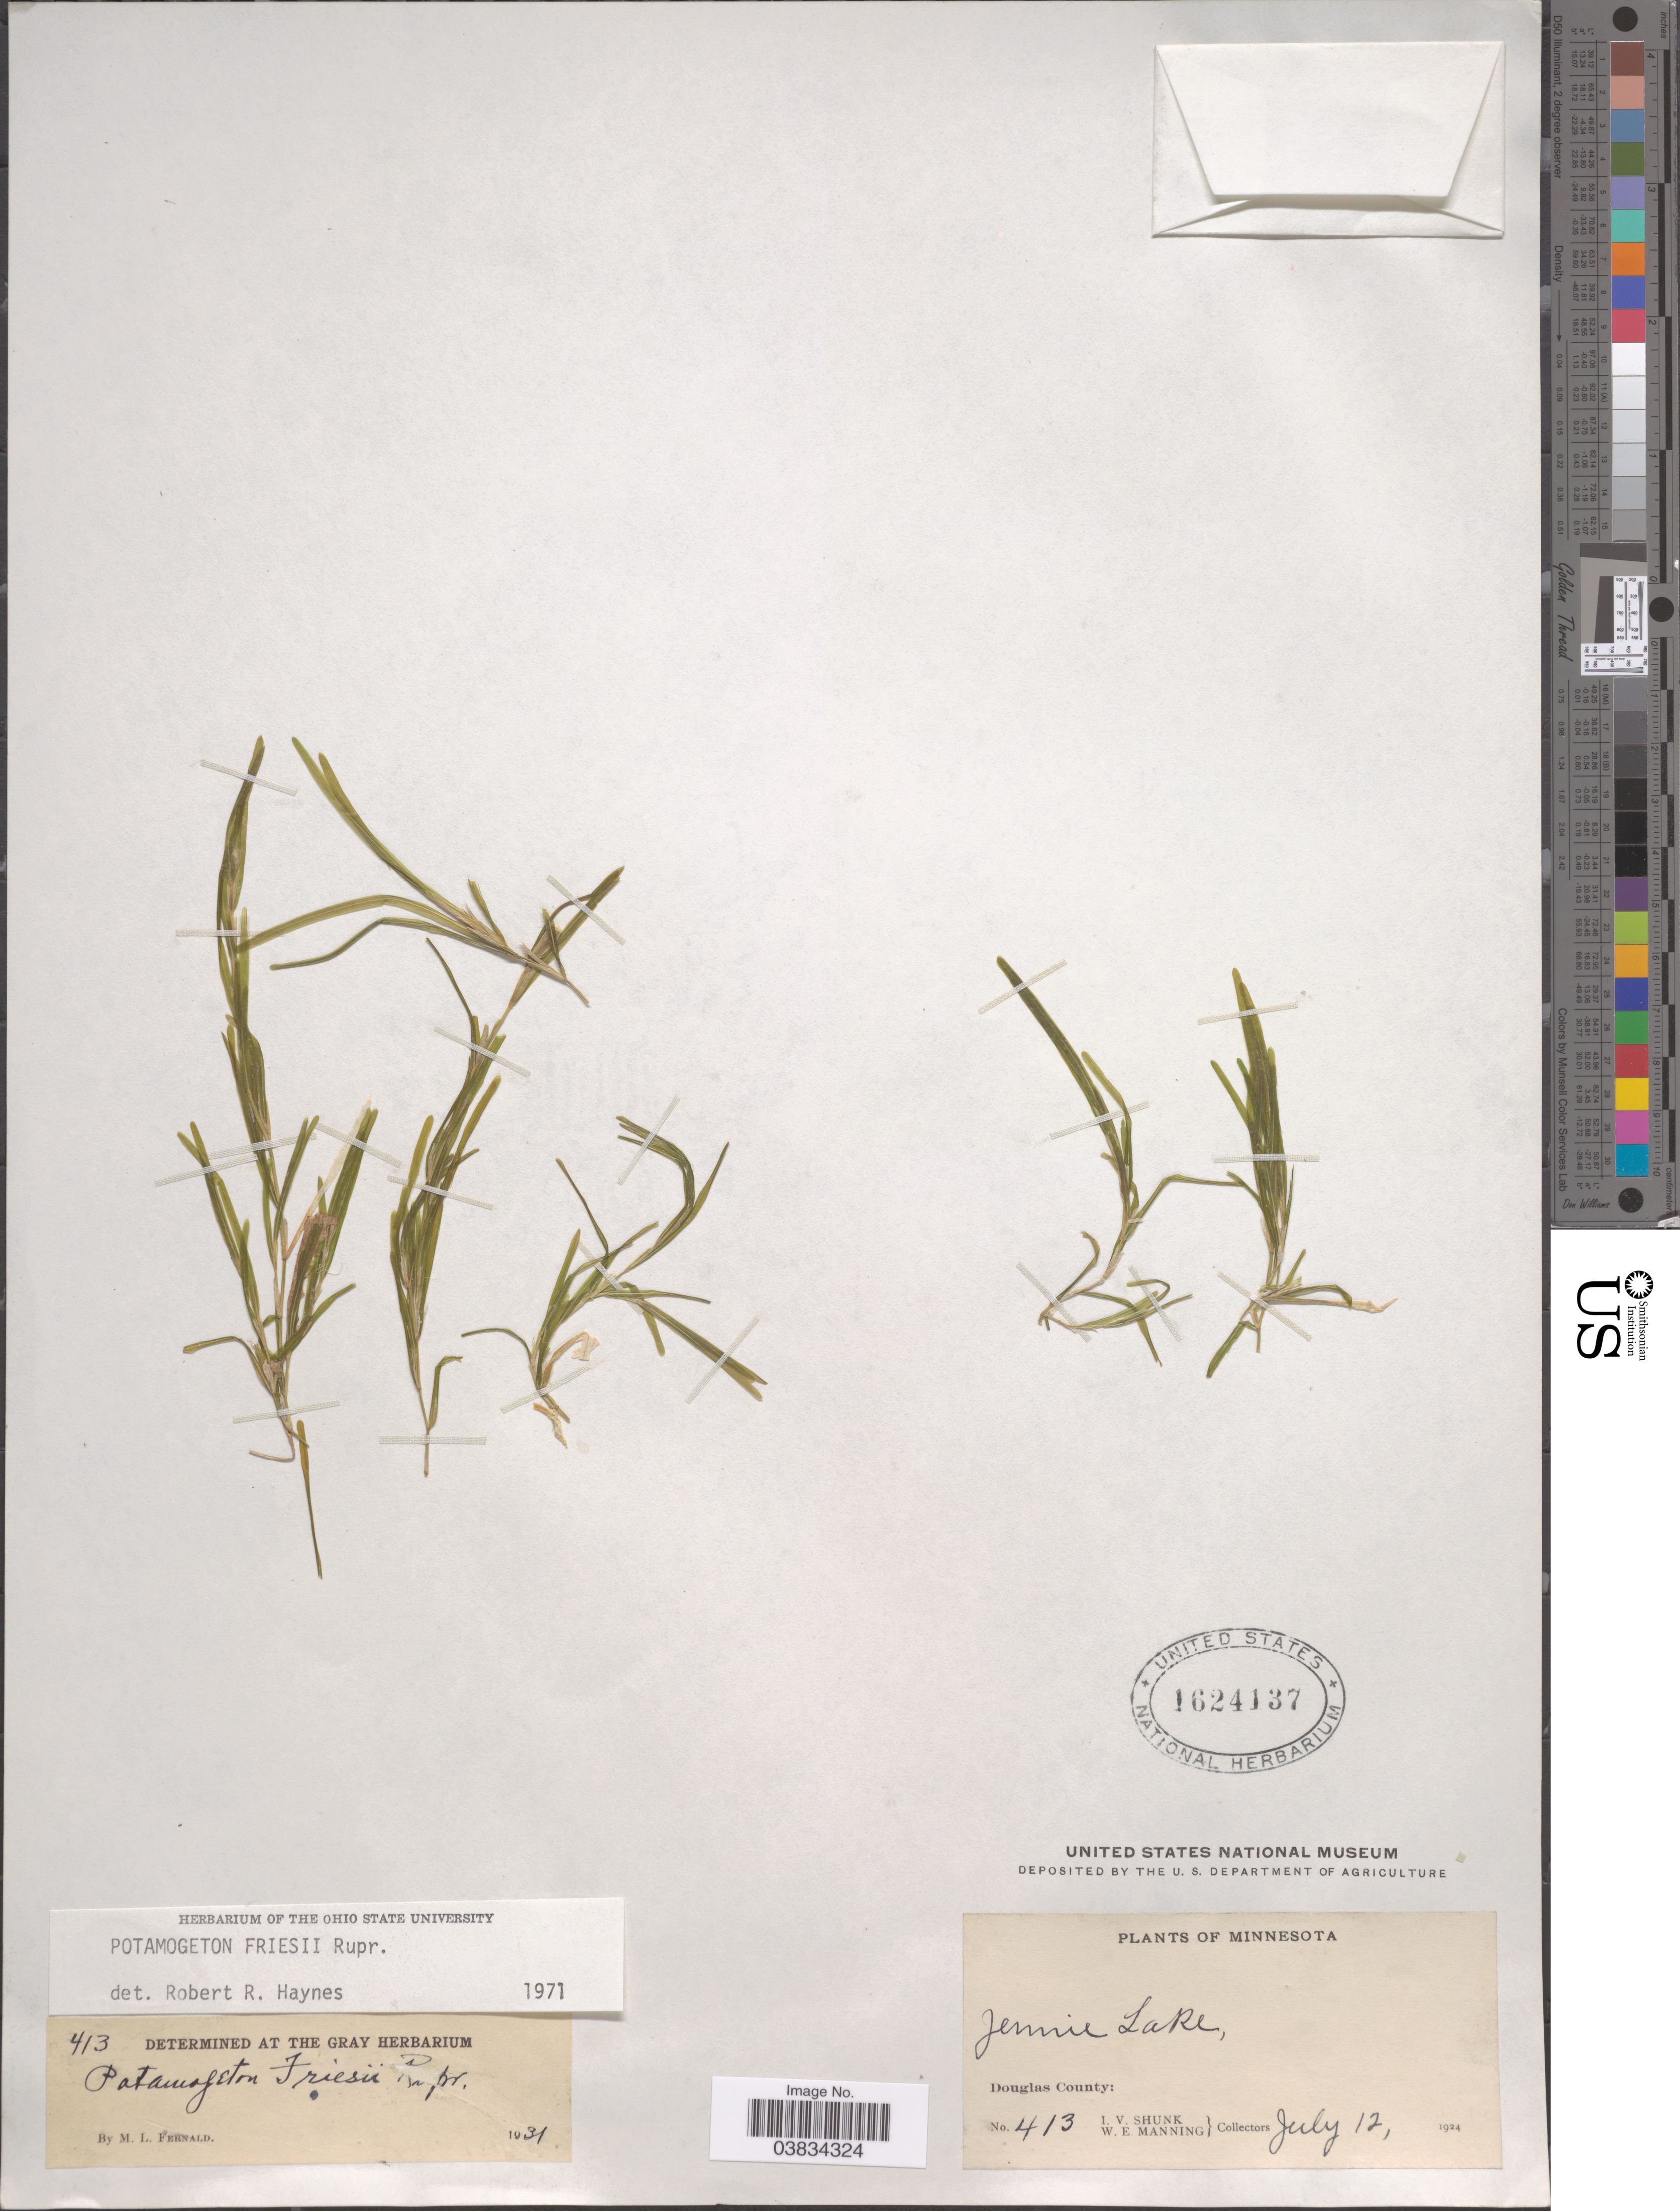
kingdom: Plantae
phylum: Tracheophyta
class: Liliopsida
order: Alismatales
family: Potamogetonaceae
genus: Potamogeton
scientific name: Potamogeton friesii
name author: Rupr.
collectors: I. Shunk & W. Manning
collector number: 413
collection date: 1924-07-12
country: United States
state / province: Minnesota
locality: Douglas County.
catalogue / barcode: US 1624137